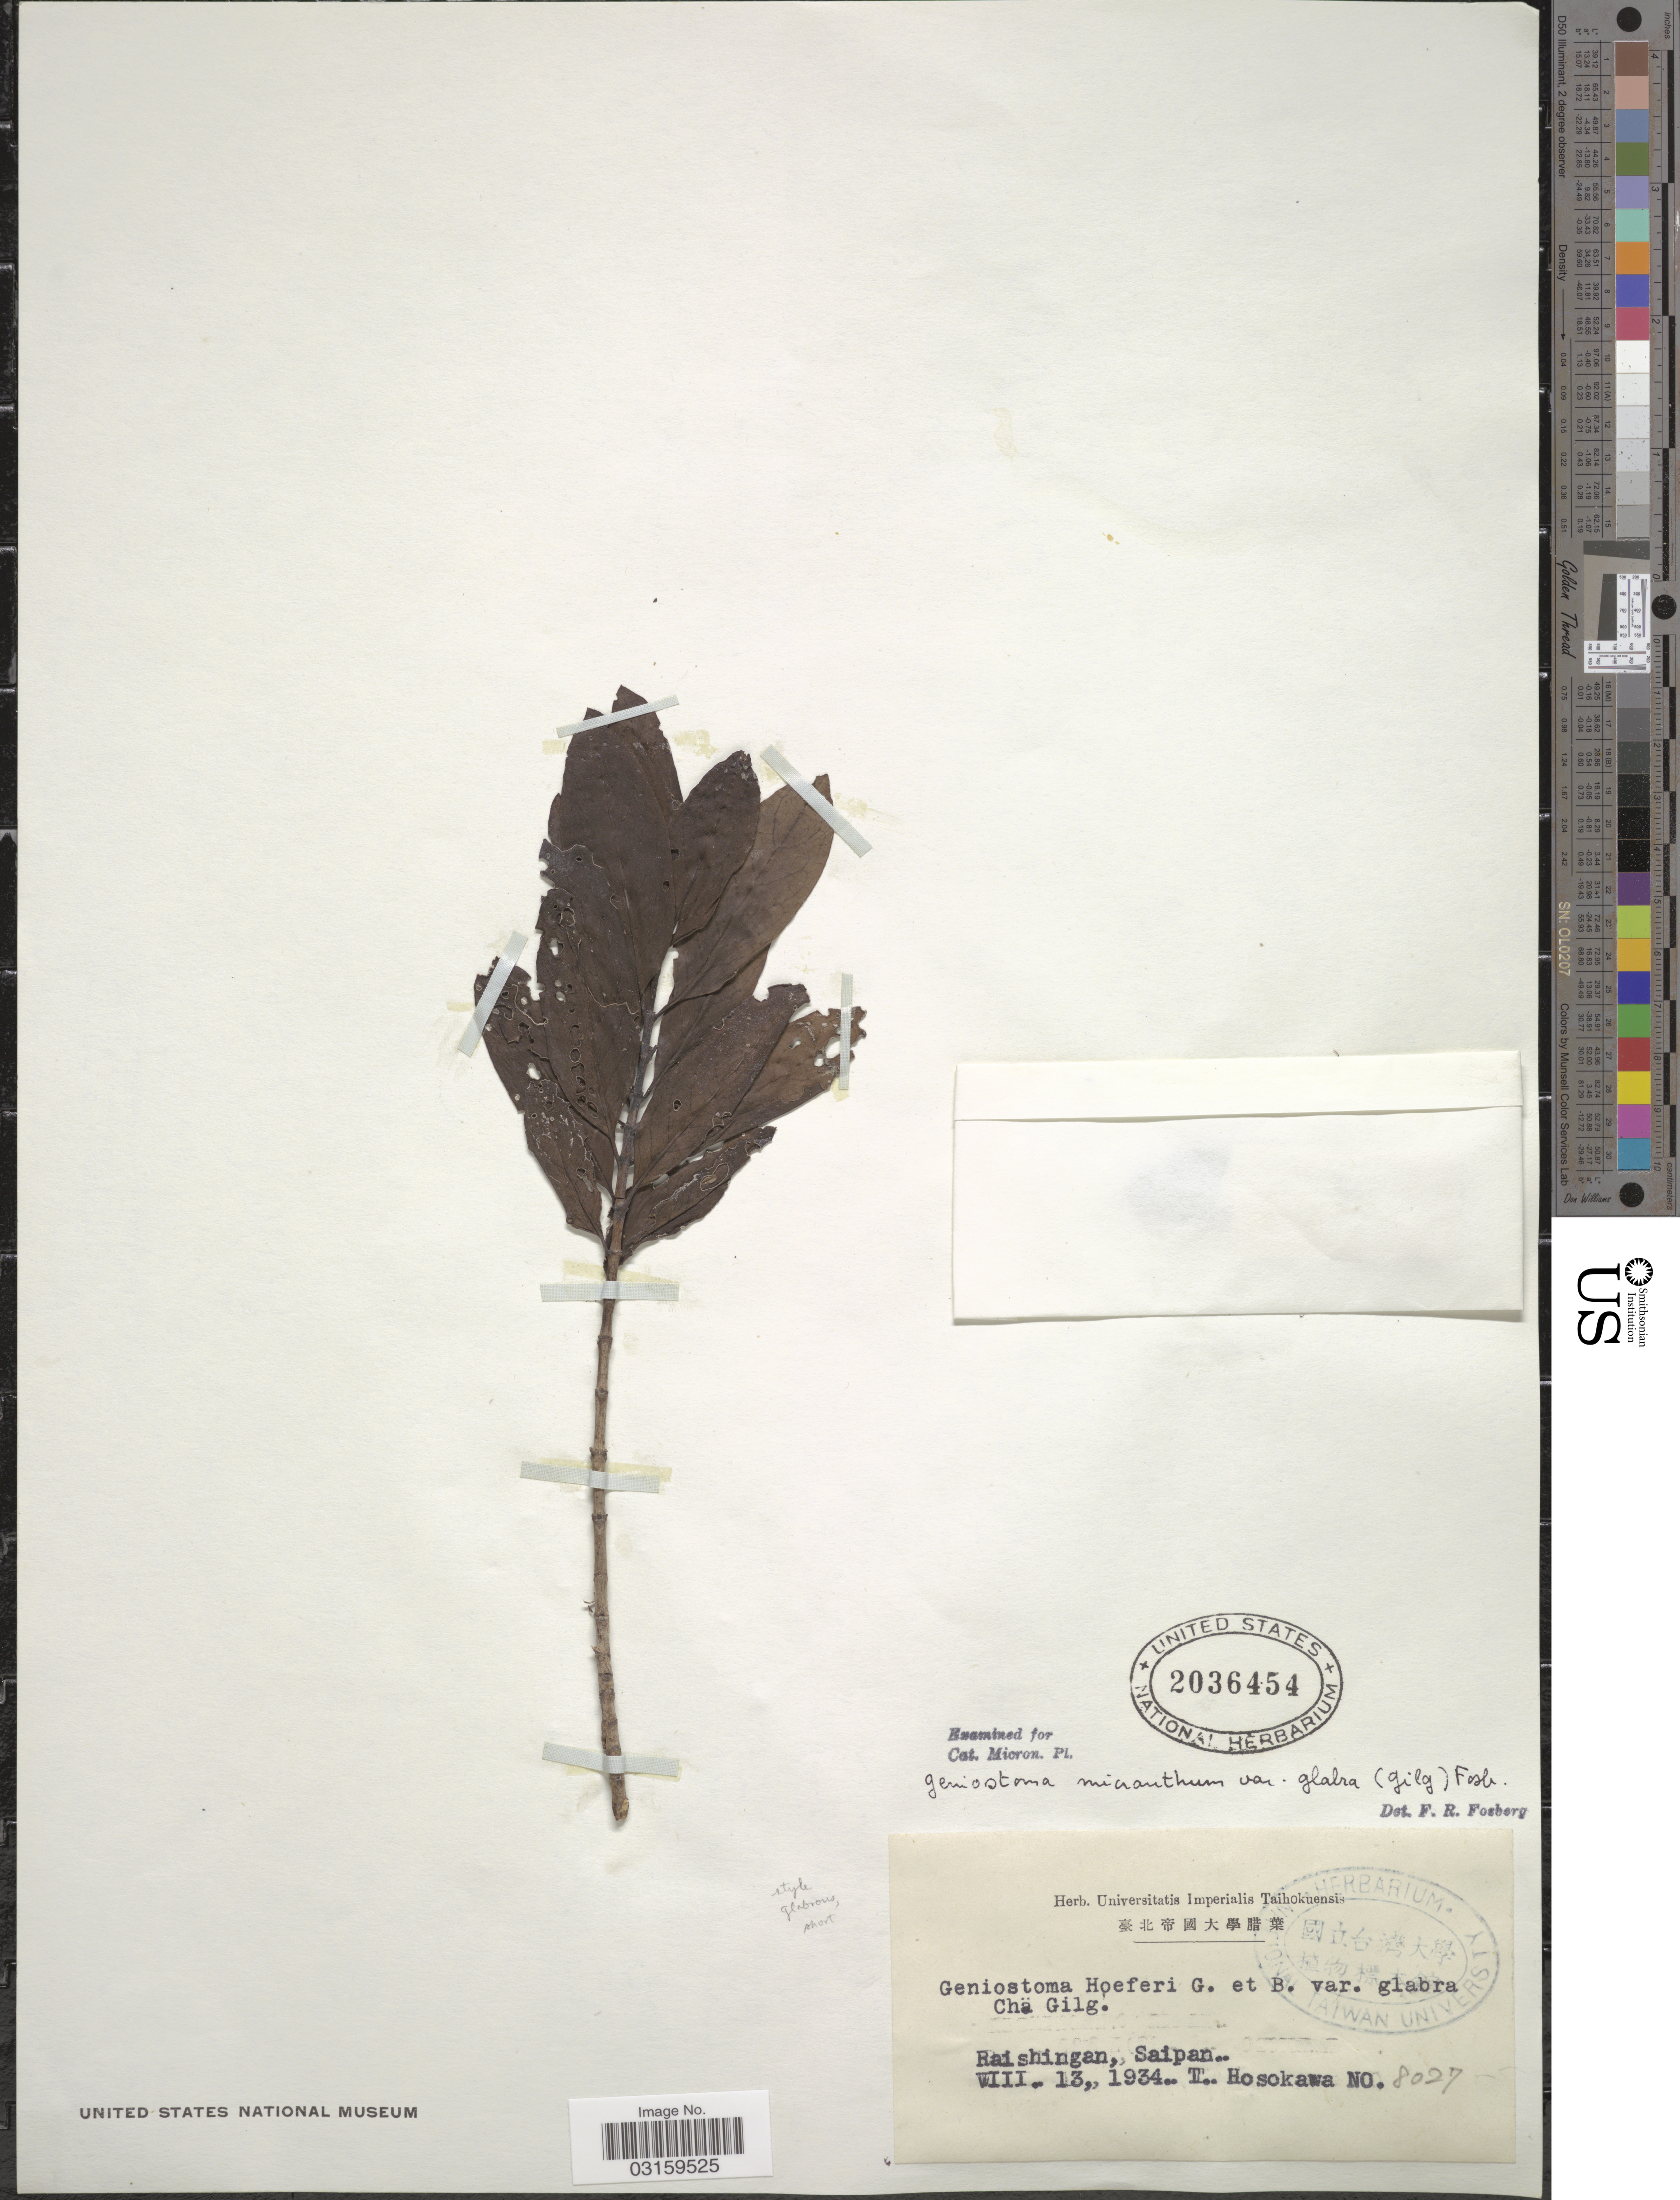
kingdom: Plantae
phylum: Tracheophyta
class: Magnoliopsida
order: Gentianales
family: Loganiaceae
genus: Geniostoma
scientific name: Geniostoma rupestre var. glaberrimum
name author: J.R. Forst. & G. Forst.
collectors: T. Hosokawa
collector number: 8027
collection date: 1934-08-13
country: Northern Mariana Islands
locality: Raishingan, Saipan.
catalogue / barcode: US 2036454